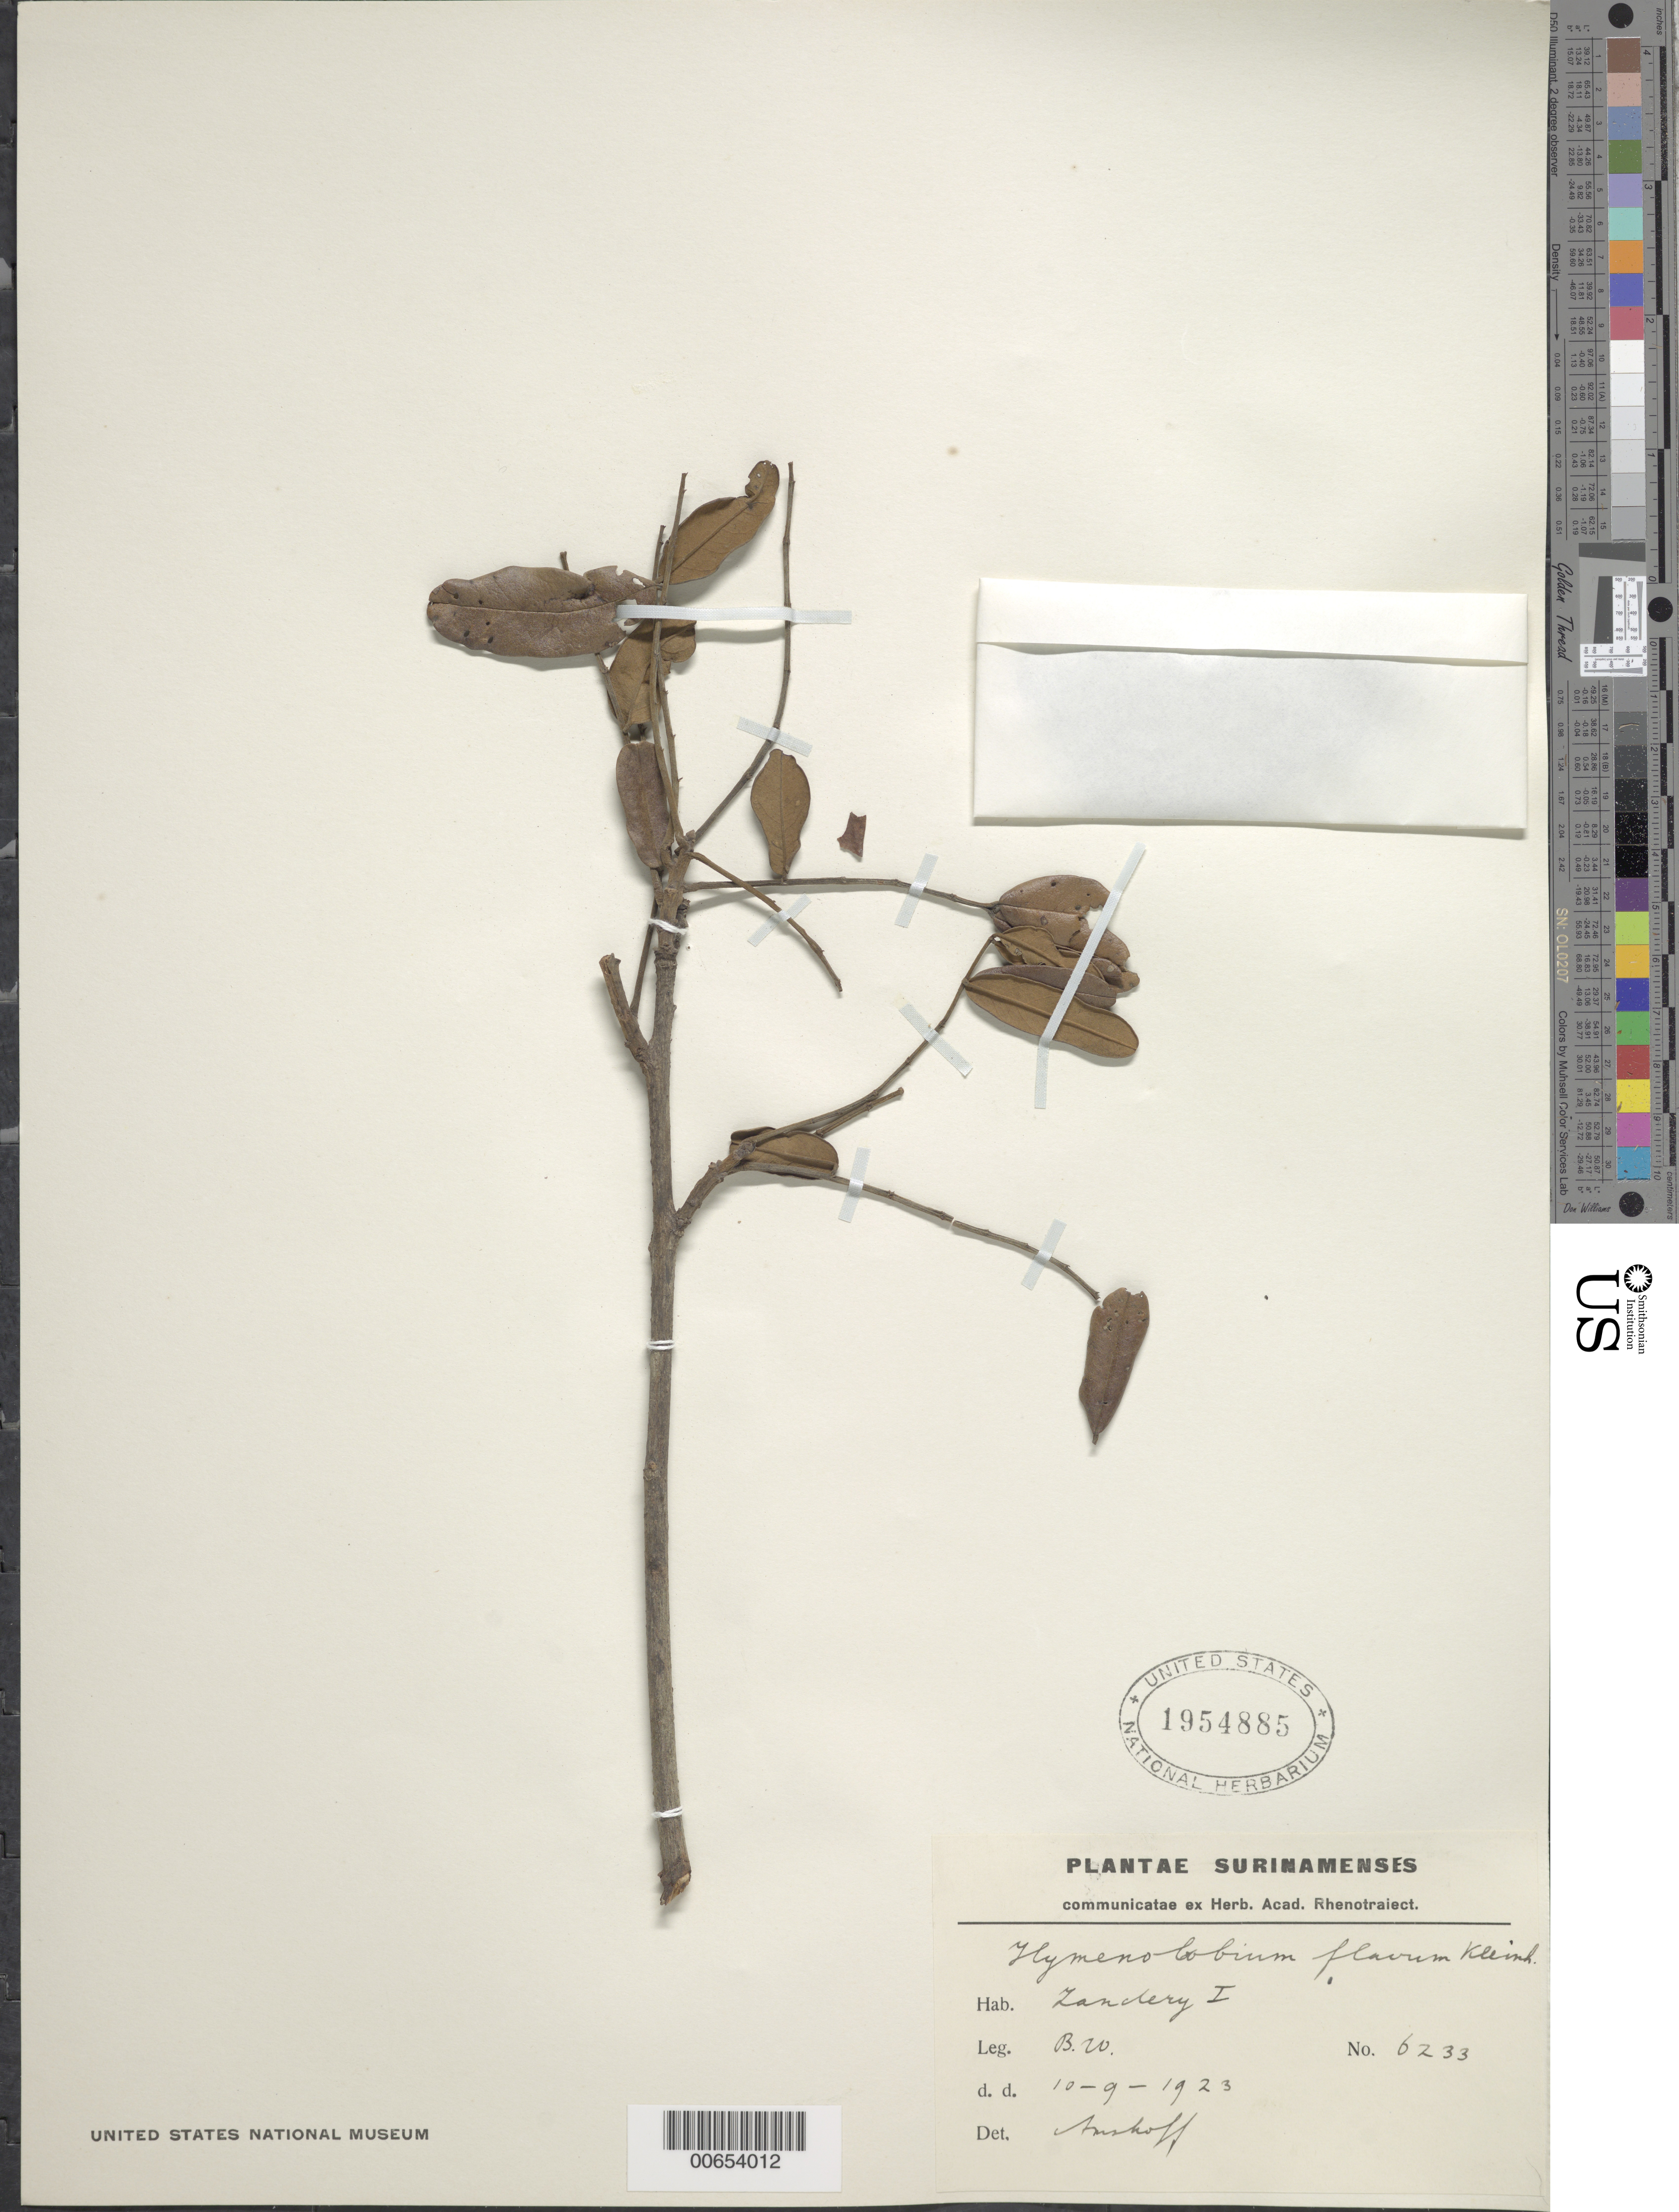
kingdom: Plantae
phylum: Tracheophyta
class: Magnoliopsida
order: Fabales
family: Fabaceae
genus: Hymenolobium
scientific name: Hymenolobium flavum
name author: Kleinhoonte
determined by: Amshoff, G. J. H.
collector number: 6233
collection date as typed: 10-Sep-23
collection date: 1923-09-10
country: Suriname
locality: Zanderij I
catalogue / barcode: US 1954885